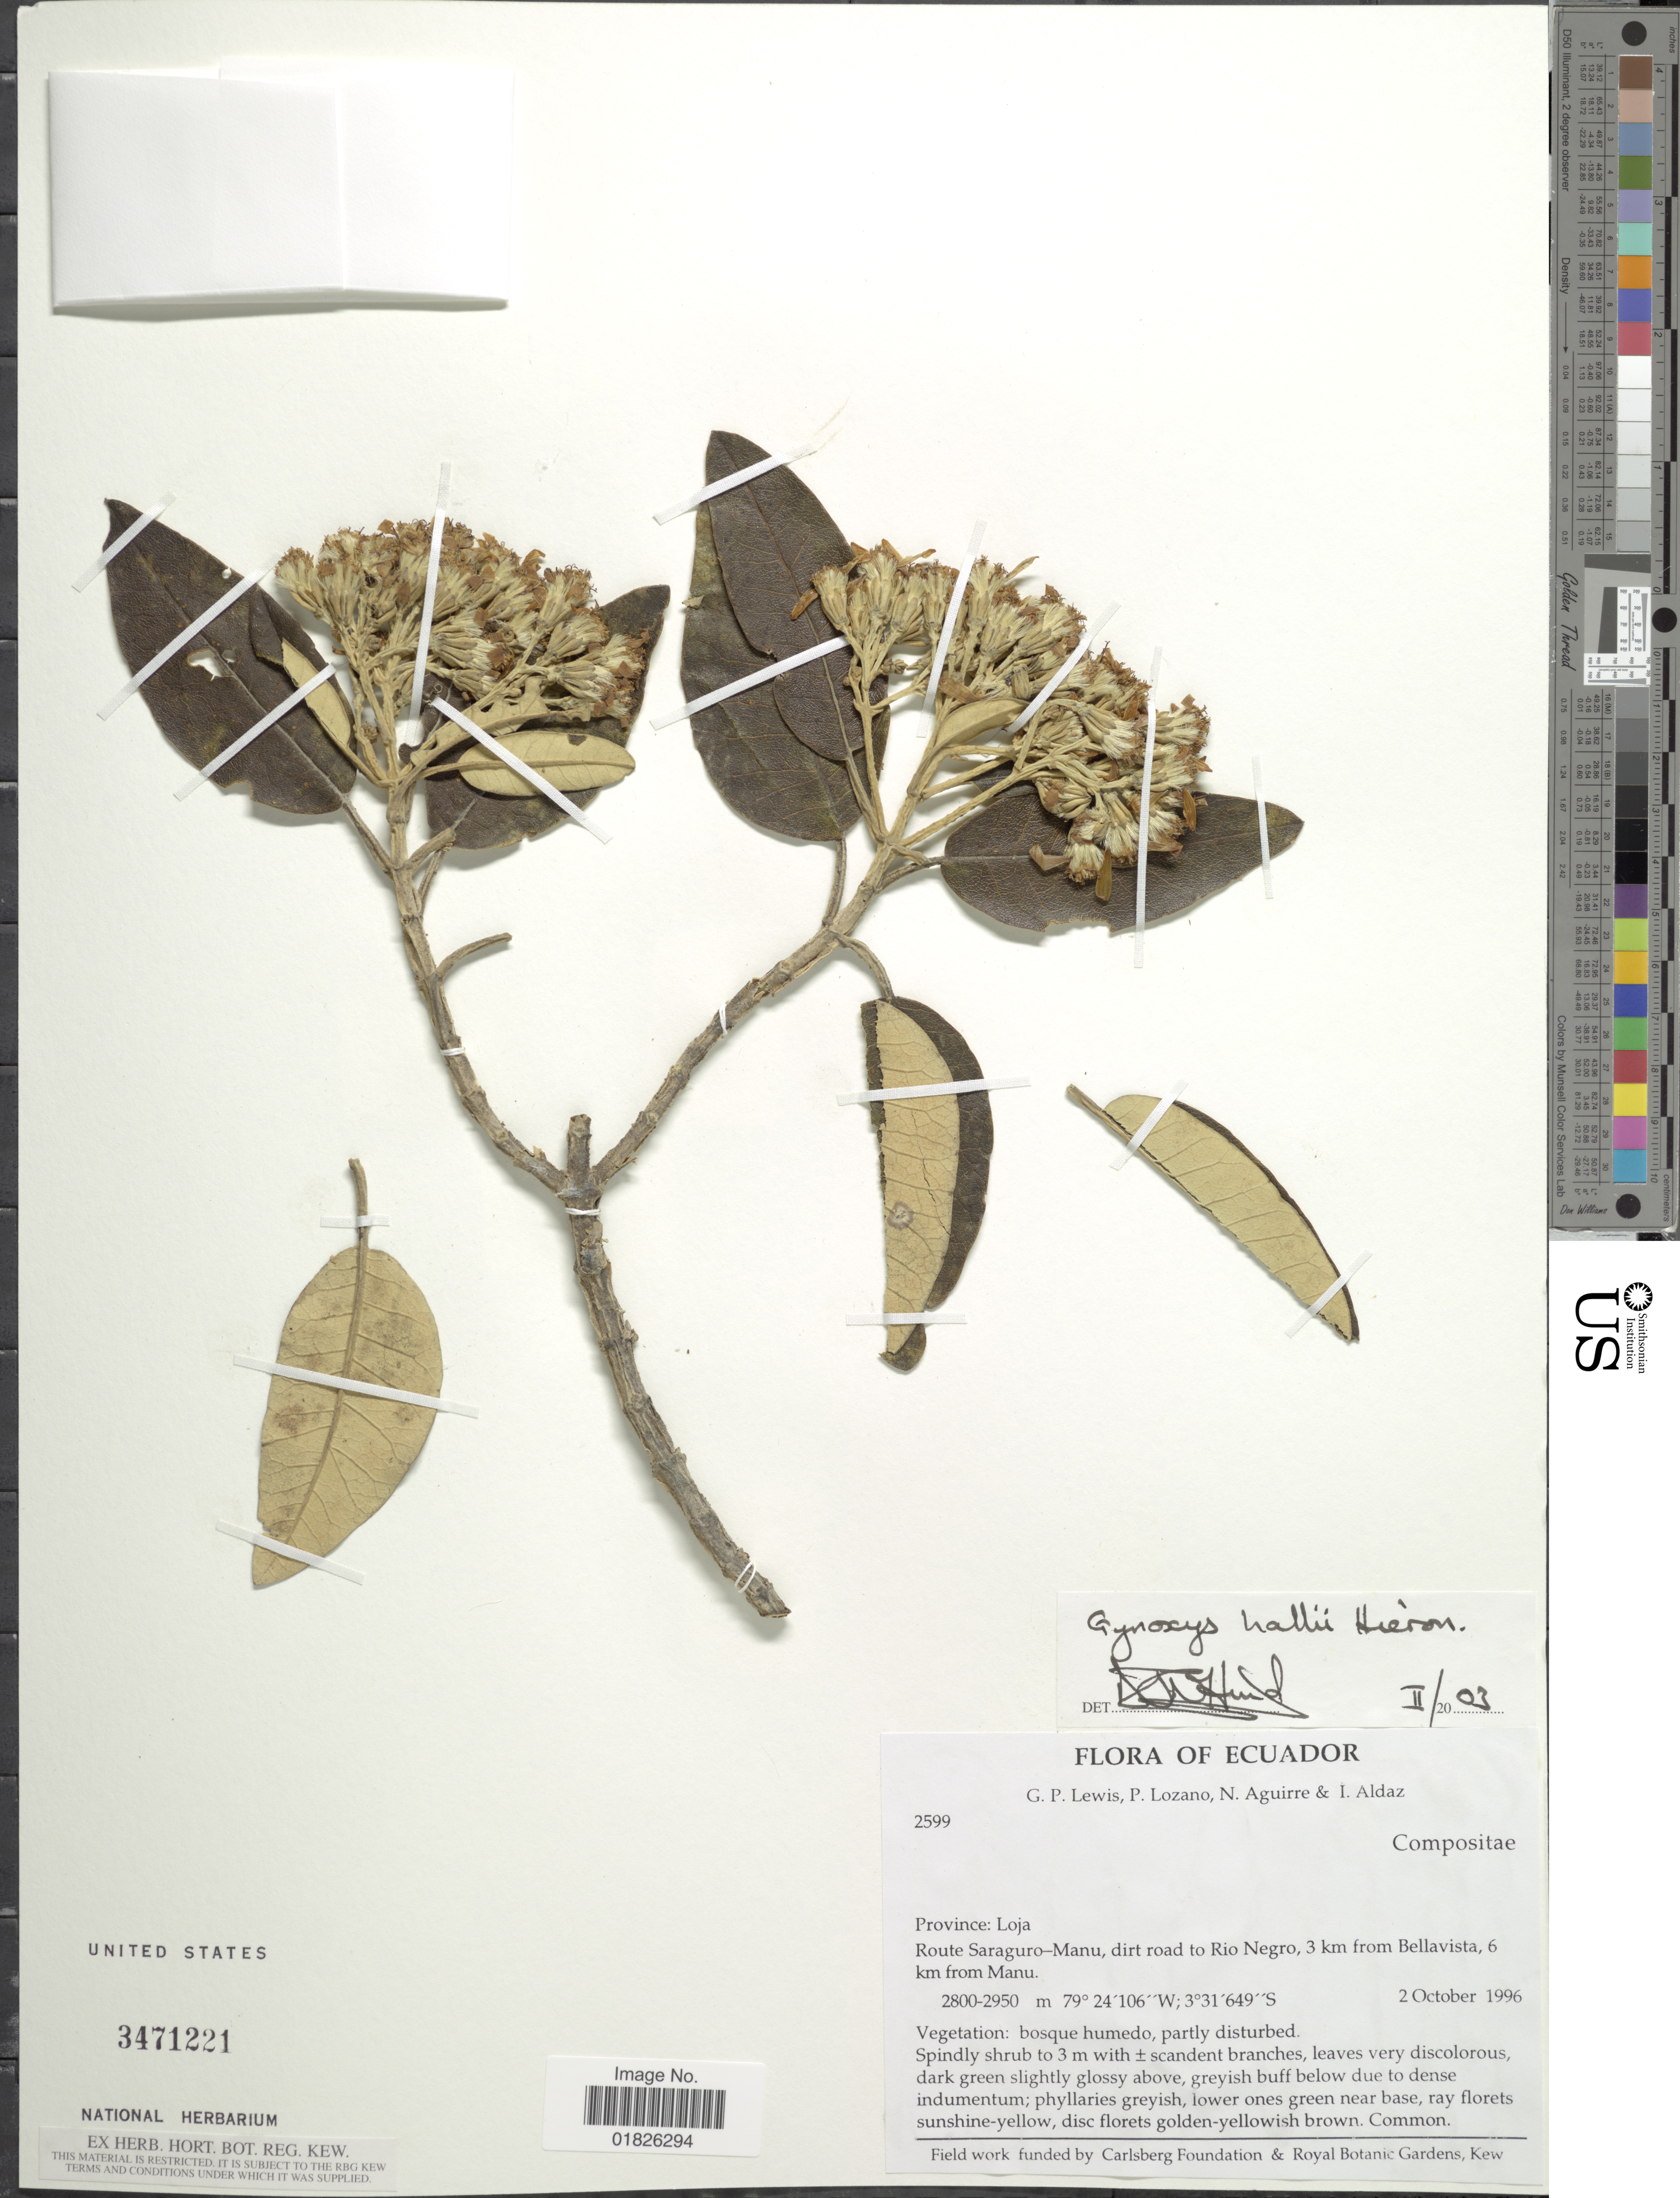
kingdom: Plantae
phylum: Tracheophyta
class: Magnoliopsida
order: Asterales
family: Asteraceae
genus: Gynoxys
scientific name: Gynoxys hallii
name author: Cass.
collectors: G. P. Lewis, P. Lozano, N. Aguirre & I. Aldaz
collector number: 2599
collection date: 1996-10-02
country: Ecuador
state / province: Loja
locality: Route Saraguro-Manu, dirt road to Rio Negro, 3 km from Bellavista, 6 km from Manu.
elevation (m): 2800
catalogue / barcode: US 3471221